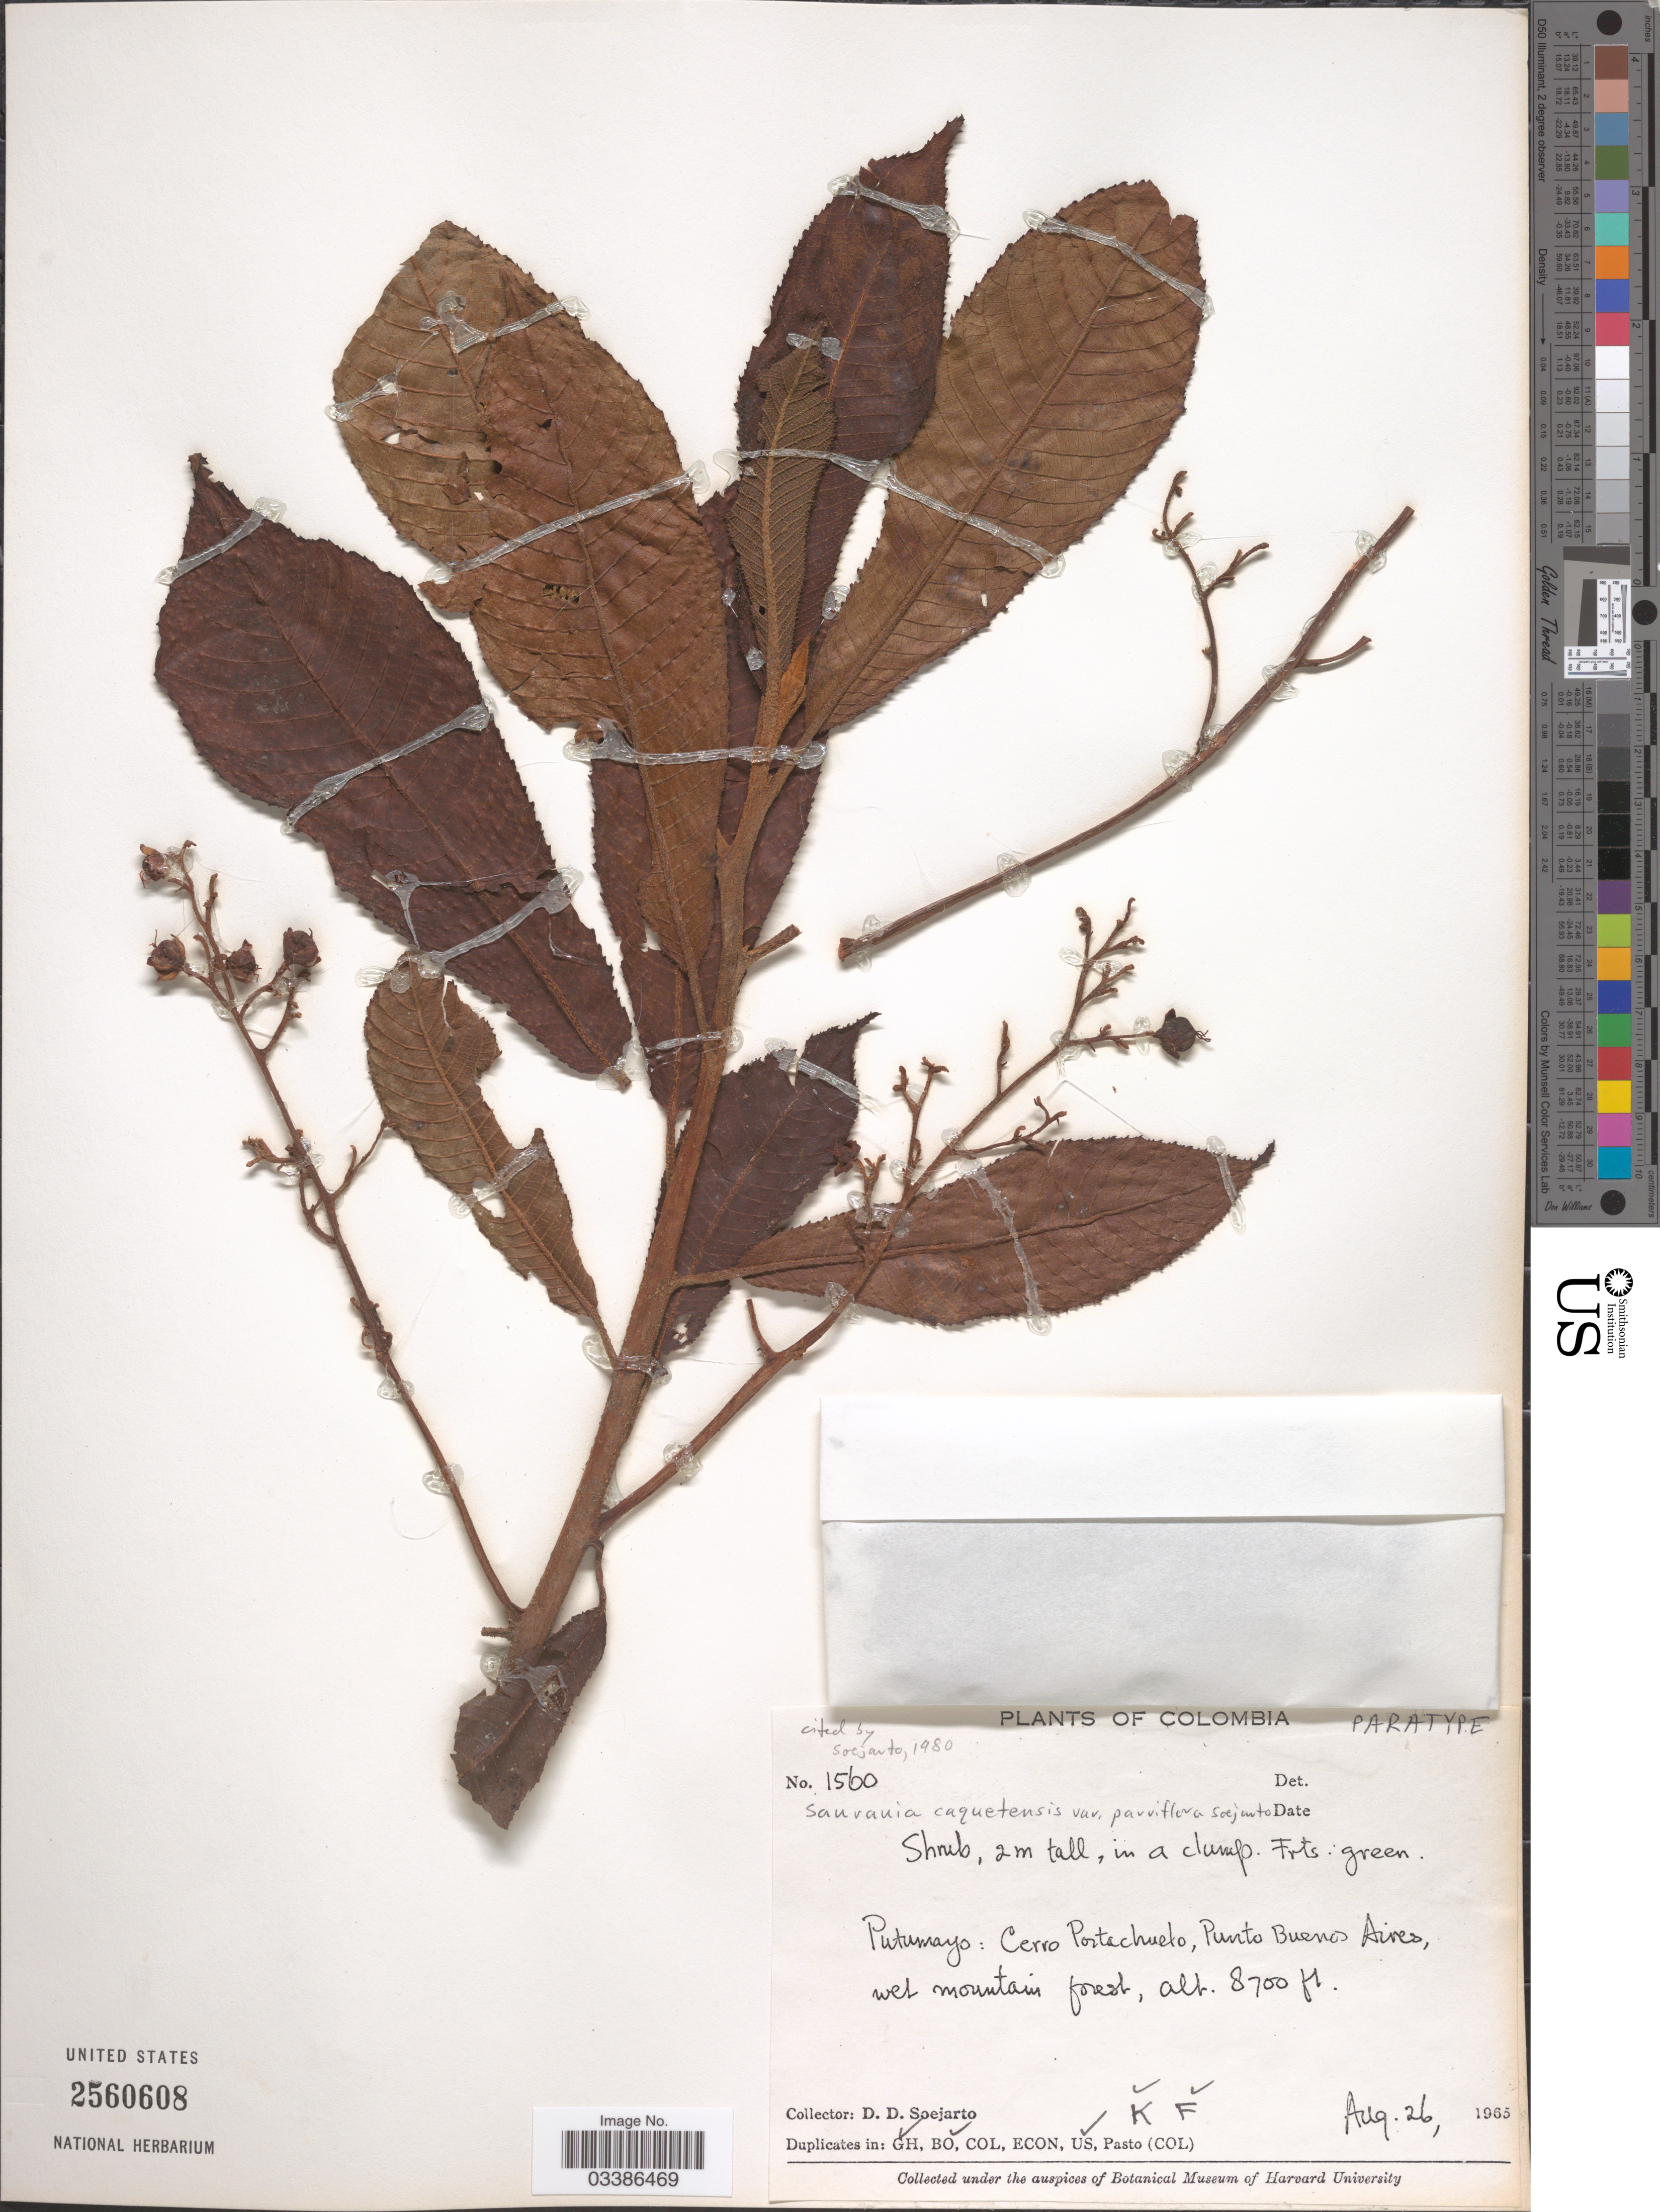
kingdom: Plantae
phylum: Tracheophyta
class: Magnoliopsida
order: Ericales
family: Actinidiaceae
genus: Saurauia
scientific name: Saurauia caquetensis var. parviflora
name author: Soejarto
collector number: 1560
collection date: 1965-08-26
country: Colombia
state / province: Putumayo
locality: Cerro Portachuelo, Punto Buenos Aires.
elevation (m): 2652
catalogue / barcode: US 2560608